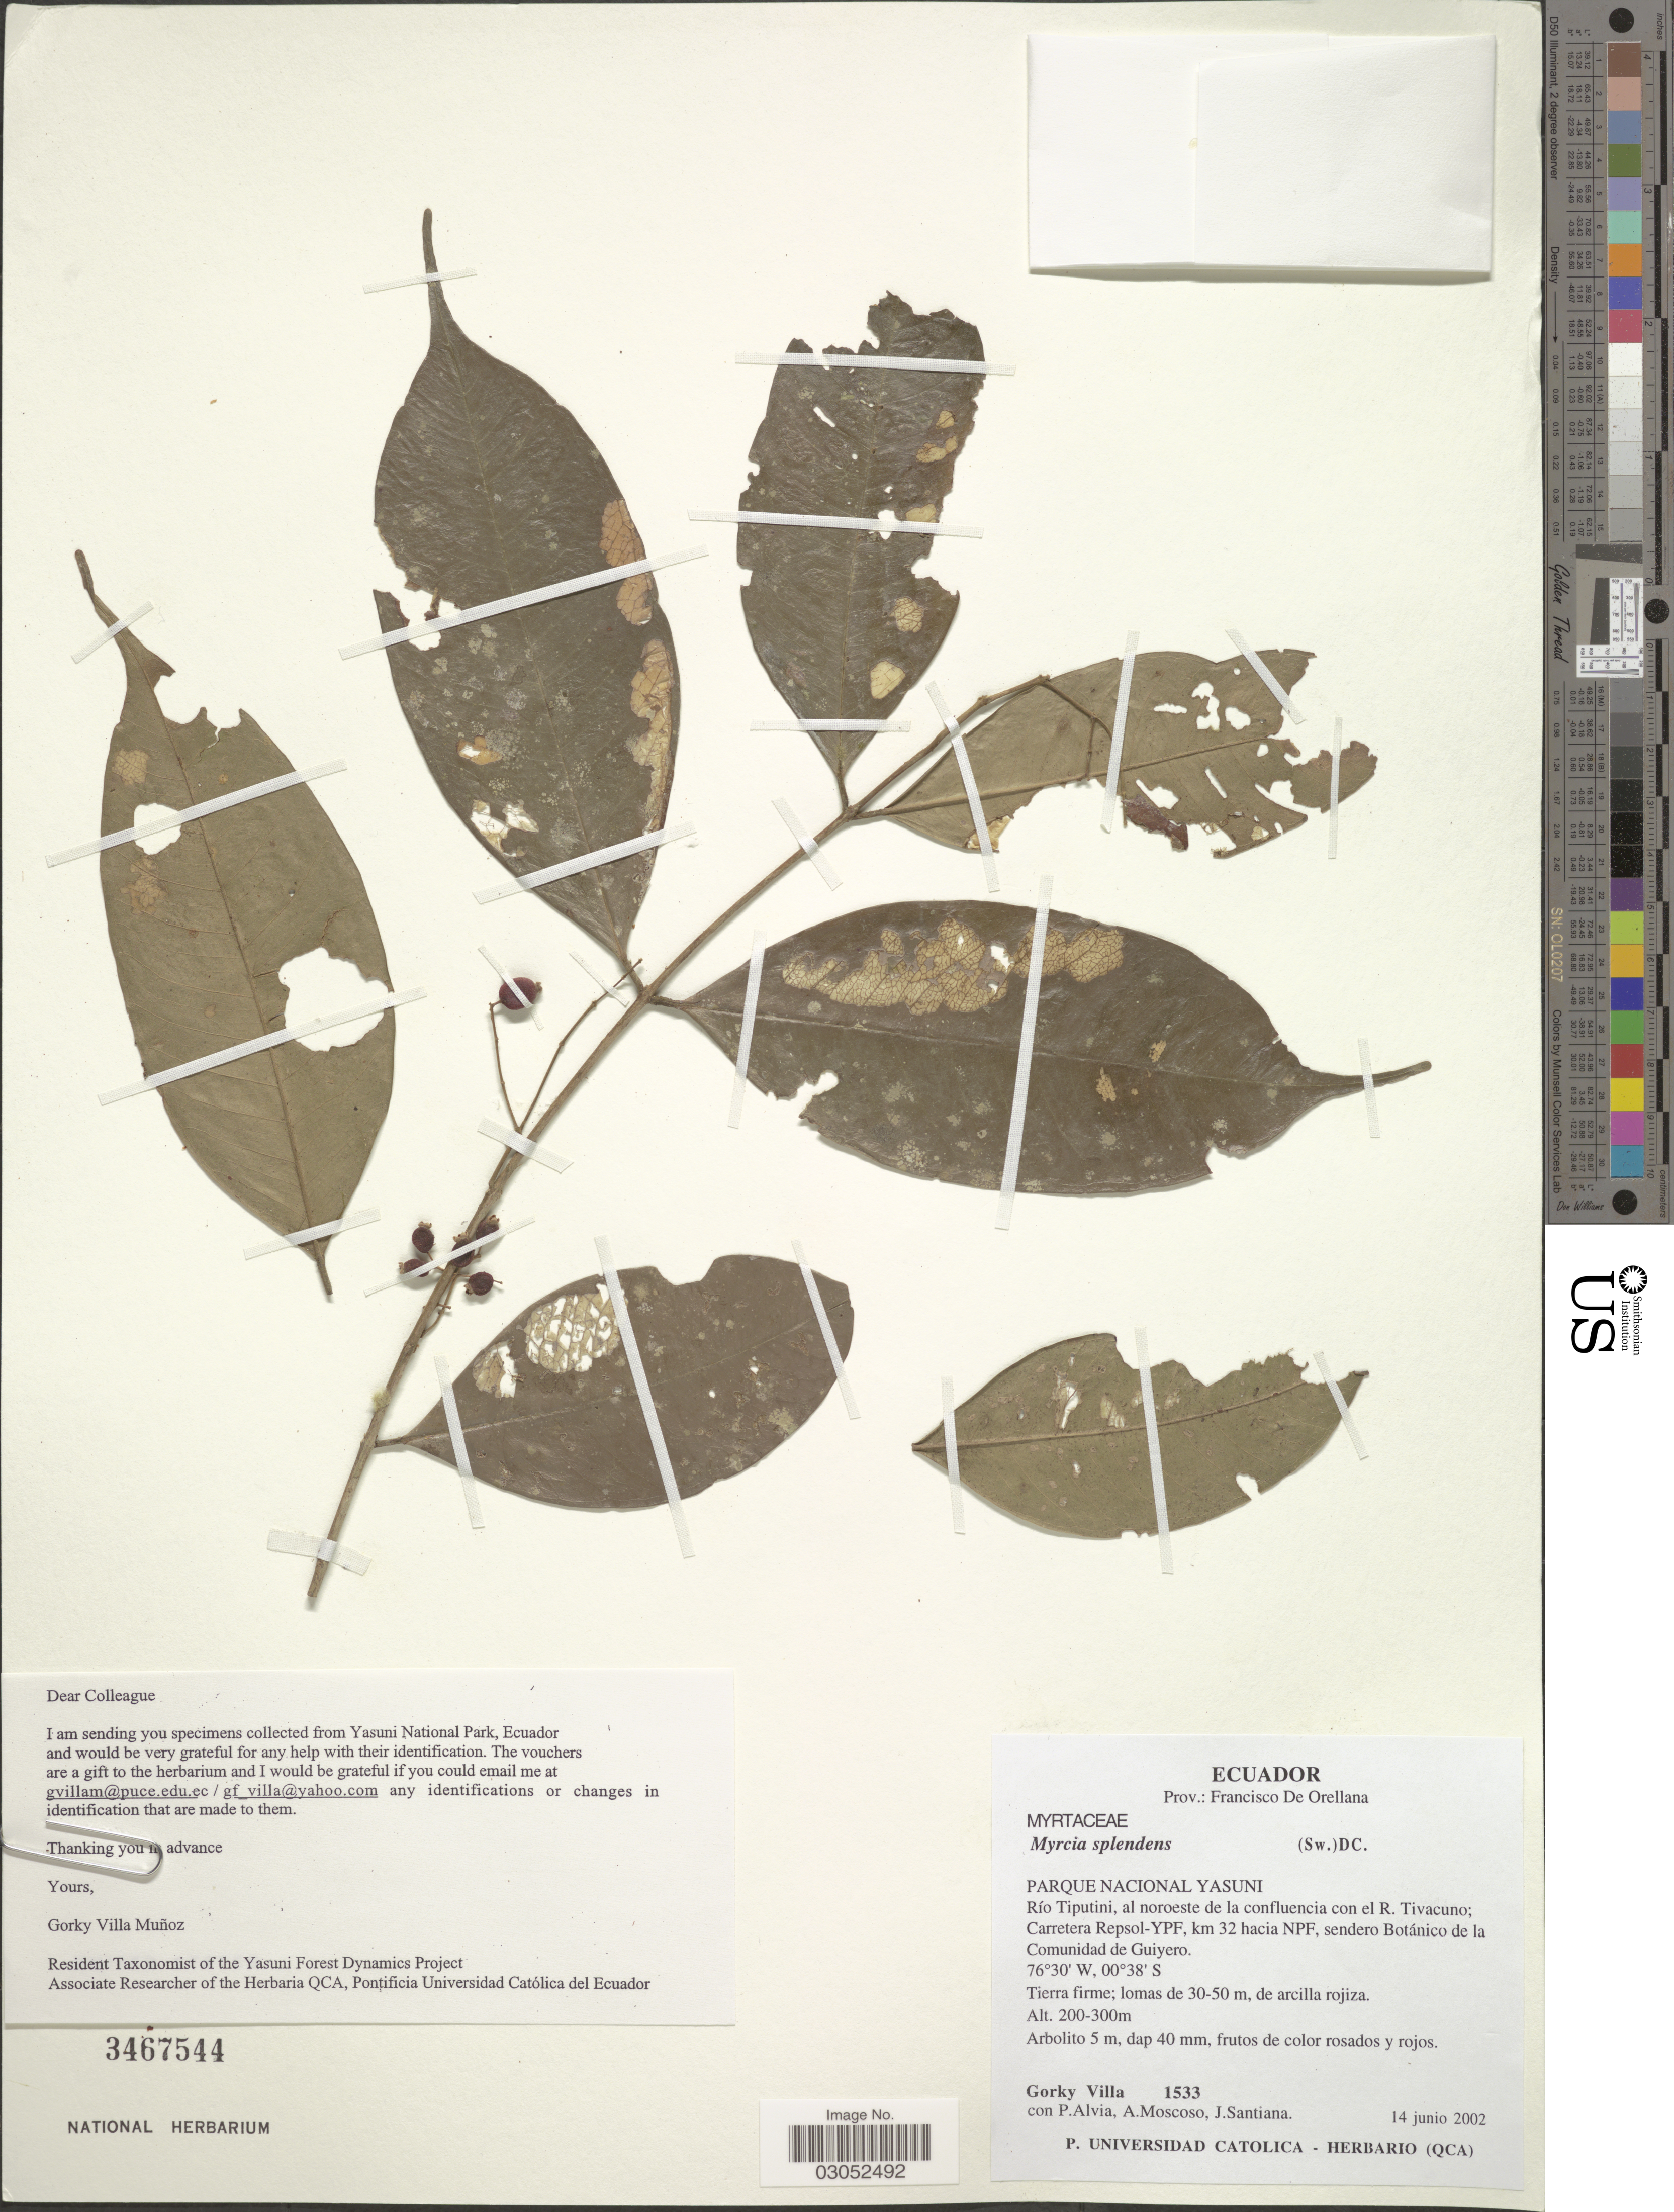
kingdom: Plantae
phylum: Tracheophyta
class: Magnoliopsida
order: Myrtales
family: Myrtaceae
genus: Myrcia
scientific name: Myrcia splendens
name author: (Sw.) DC.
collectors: G. Villa, P. Alvia, A. Moscoso & J. Santiana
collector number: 1533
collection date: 2002-06-14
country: Ecuador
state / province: Orellana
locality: Prov.: Francisco De Orellana. Parque Nacional Yasuni. Río Tiputini, al noroeste de la confluencia con el R. Tivacuno; Carretera Repsol-YPF, km 32 hacia NPF, sendero Botánico de la Comunidad de Guiyero.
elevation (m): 200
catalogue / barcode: US 3467544